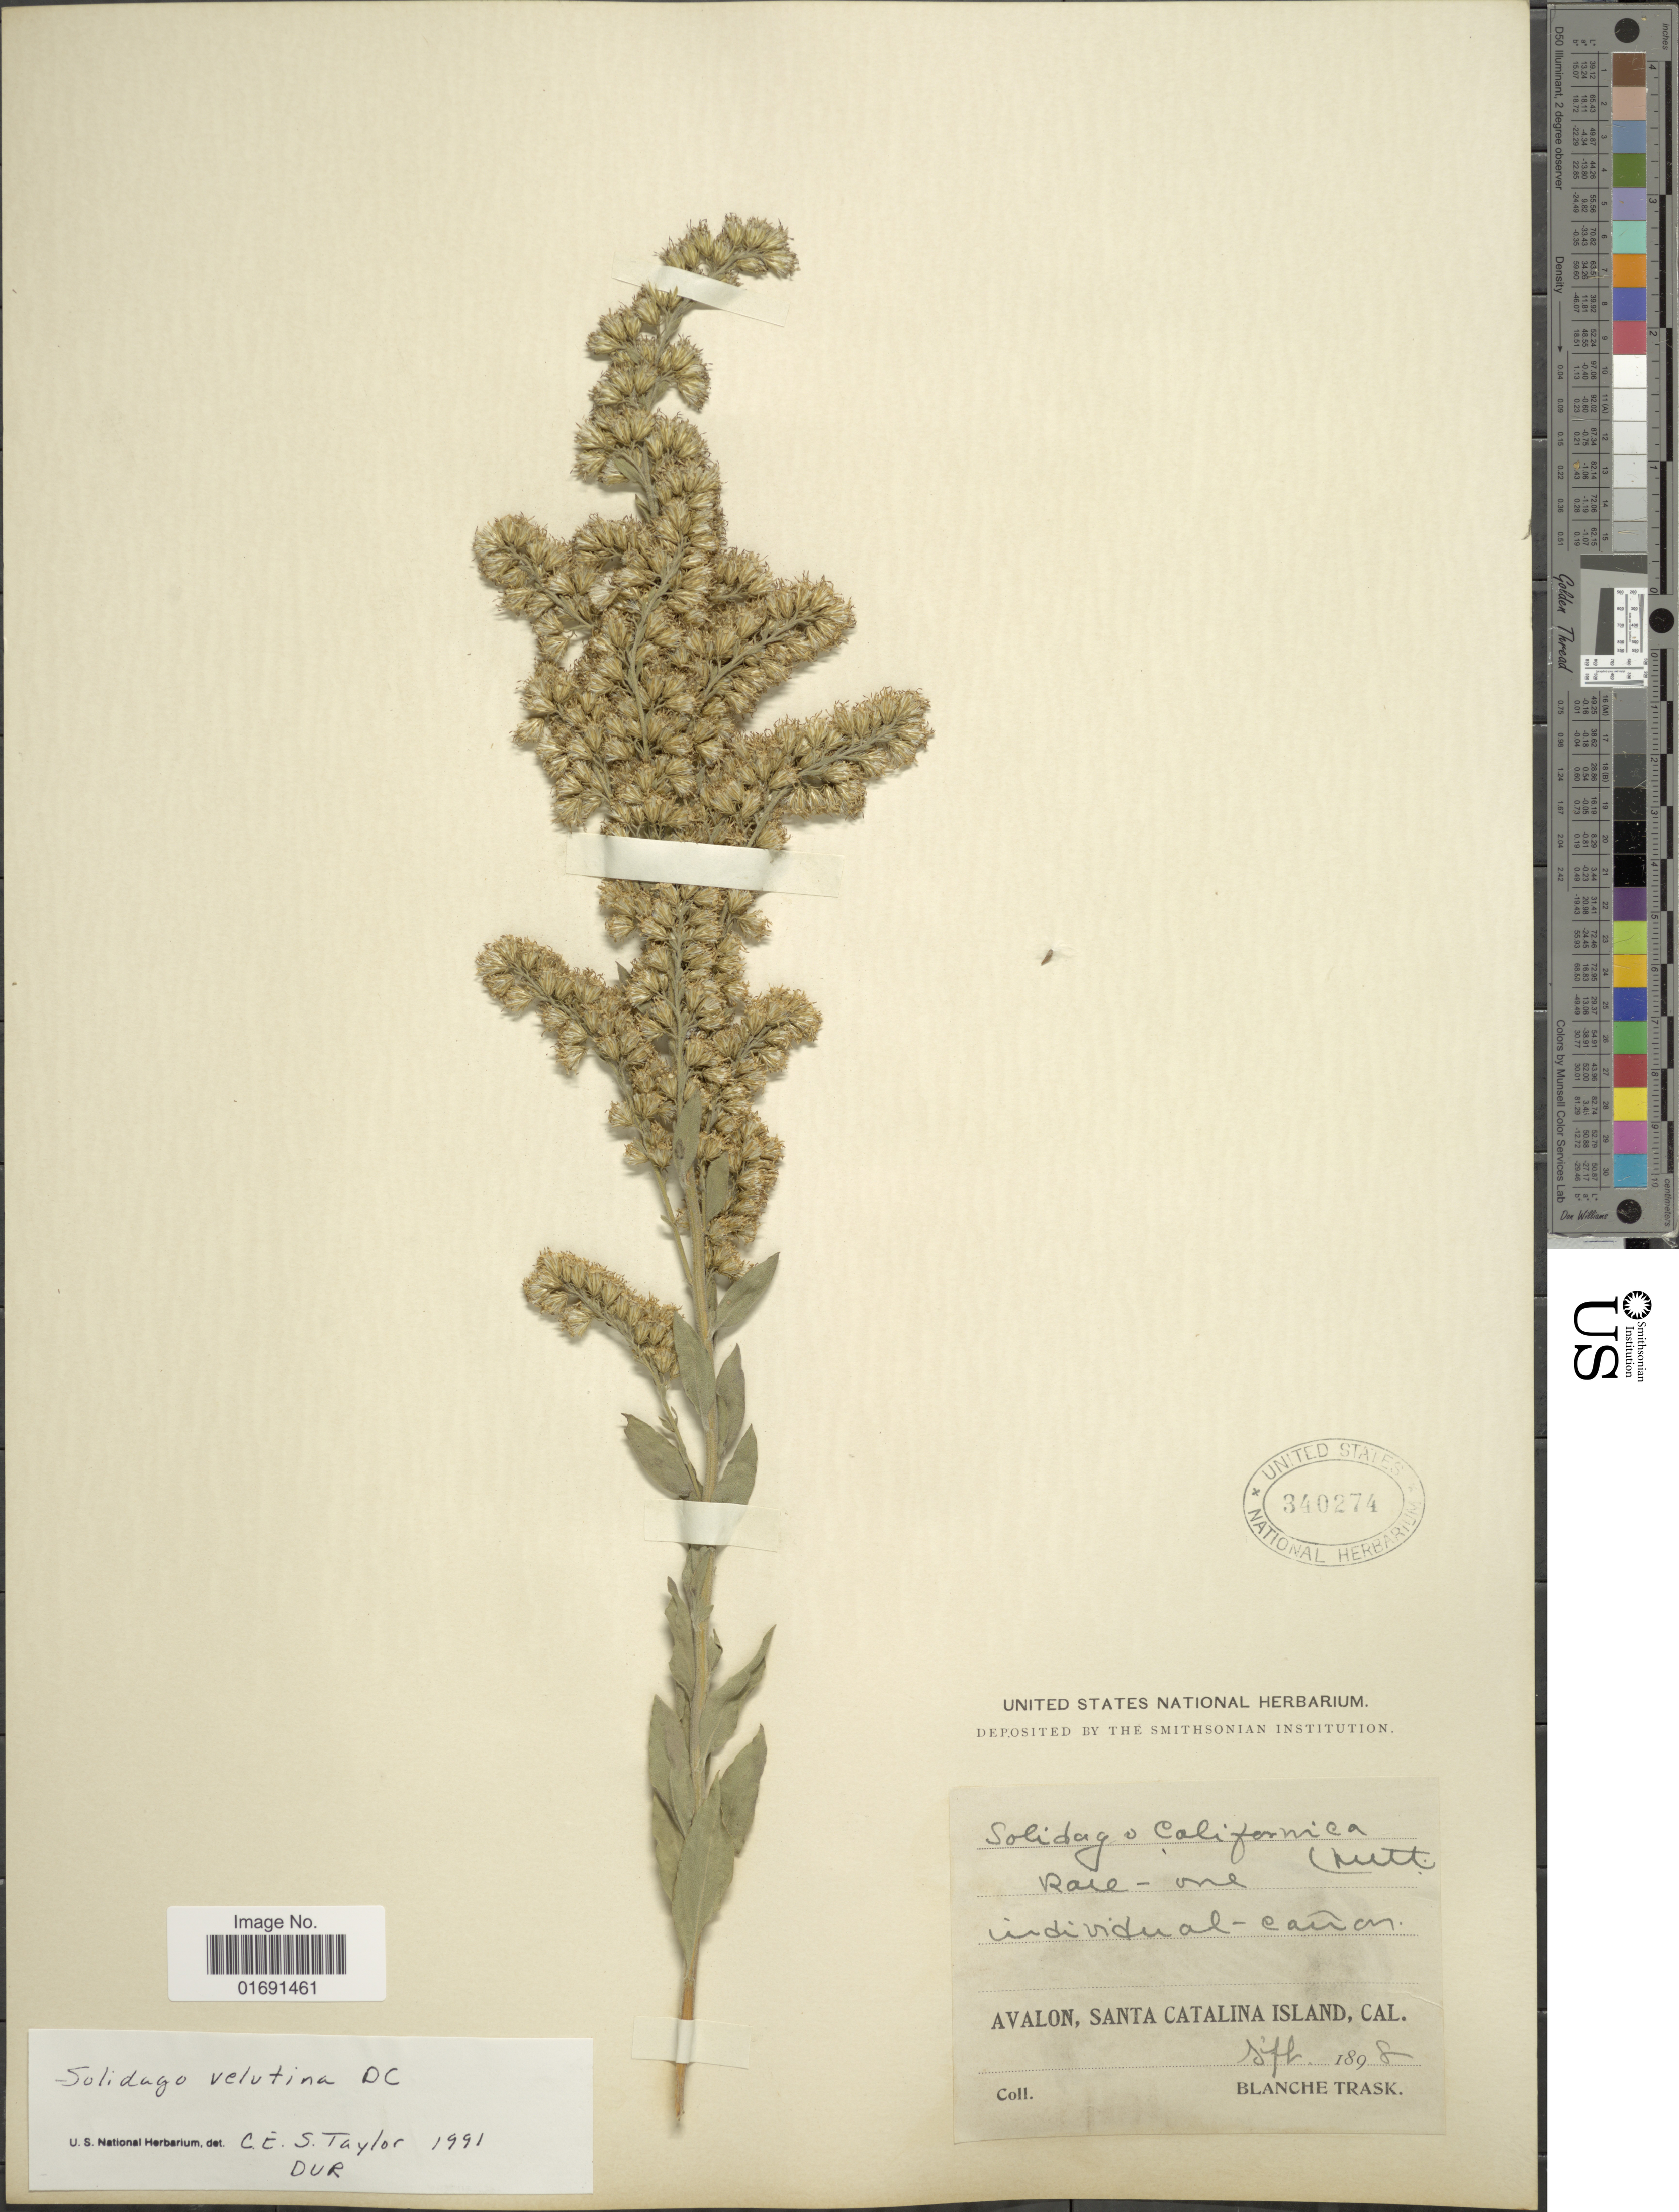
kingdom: Plantae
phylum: Tracheophyta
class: Magnoliopsida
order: Asterales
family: Asteraceae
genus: Solidago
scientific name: Solidago velutina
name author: DC.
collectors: B. Trask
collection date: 1898-09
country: United States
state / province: California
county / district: Los Angeles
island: Santa Catalina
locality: Avalon, Santa Catalina Island, Cal.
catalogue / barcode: US 340274